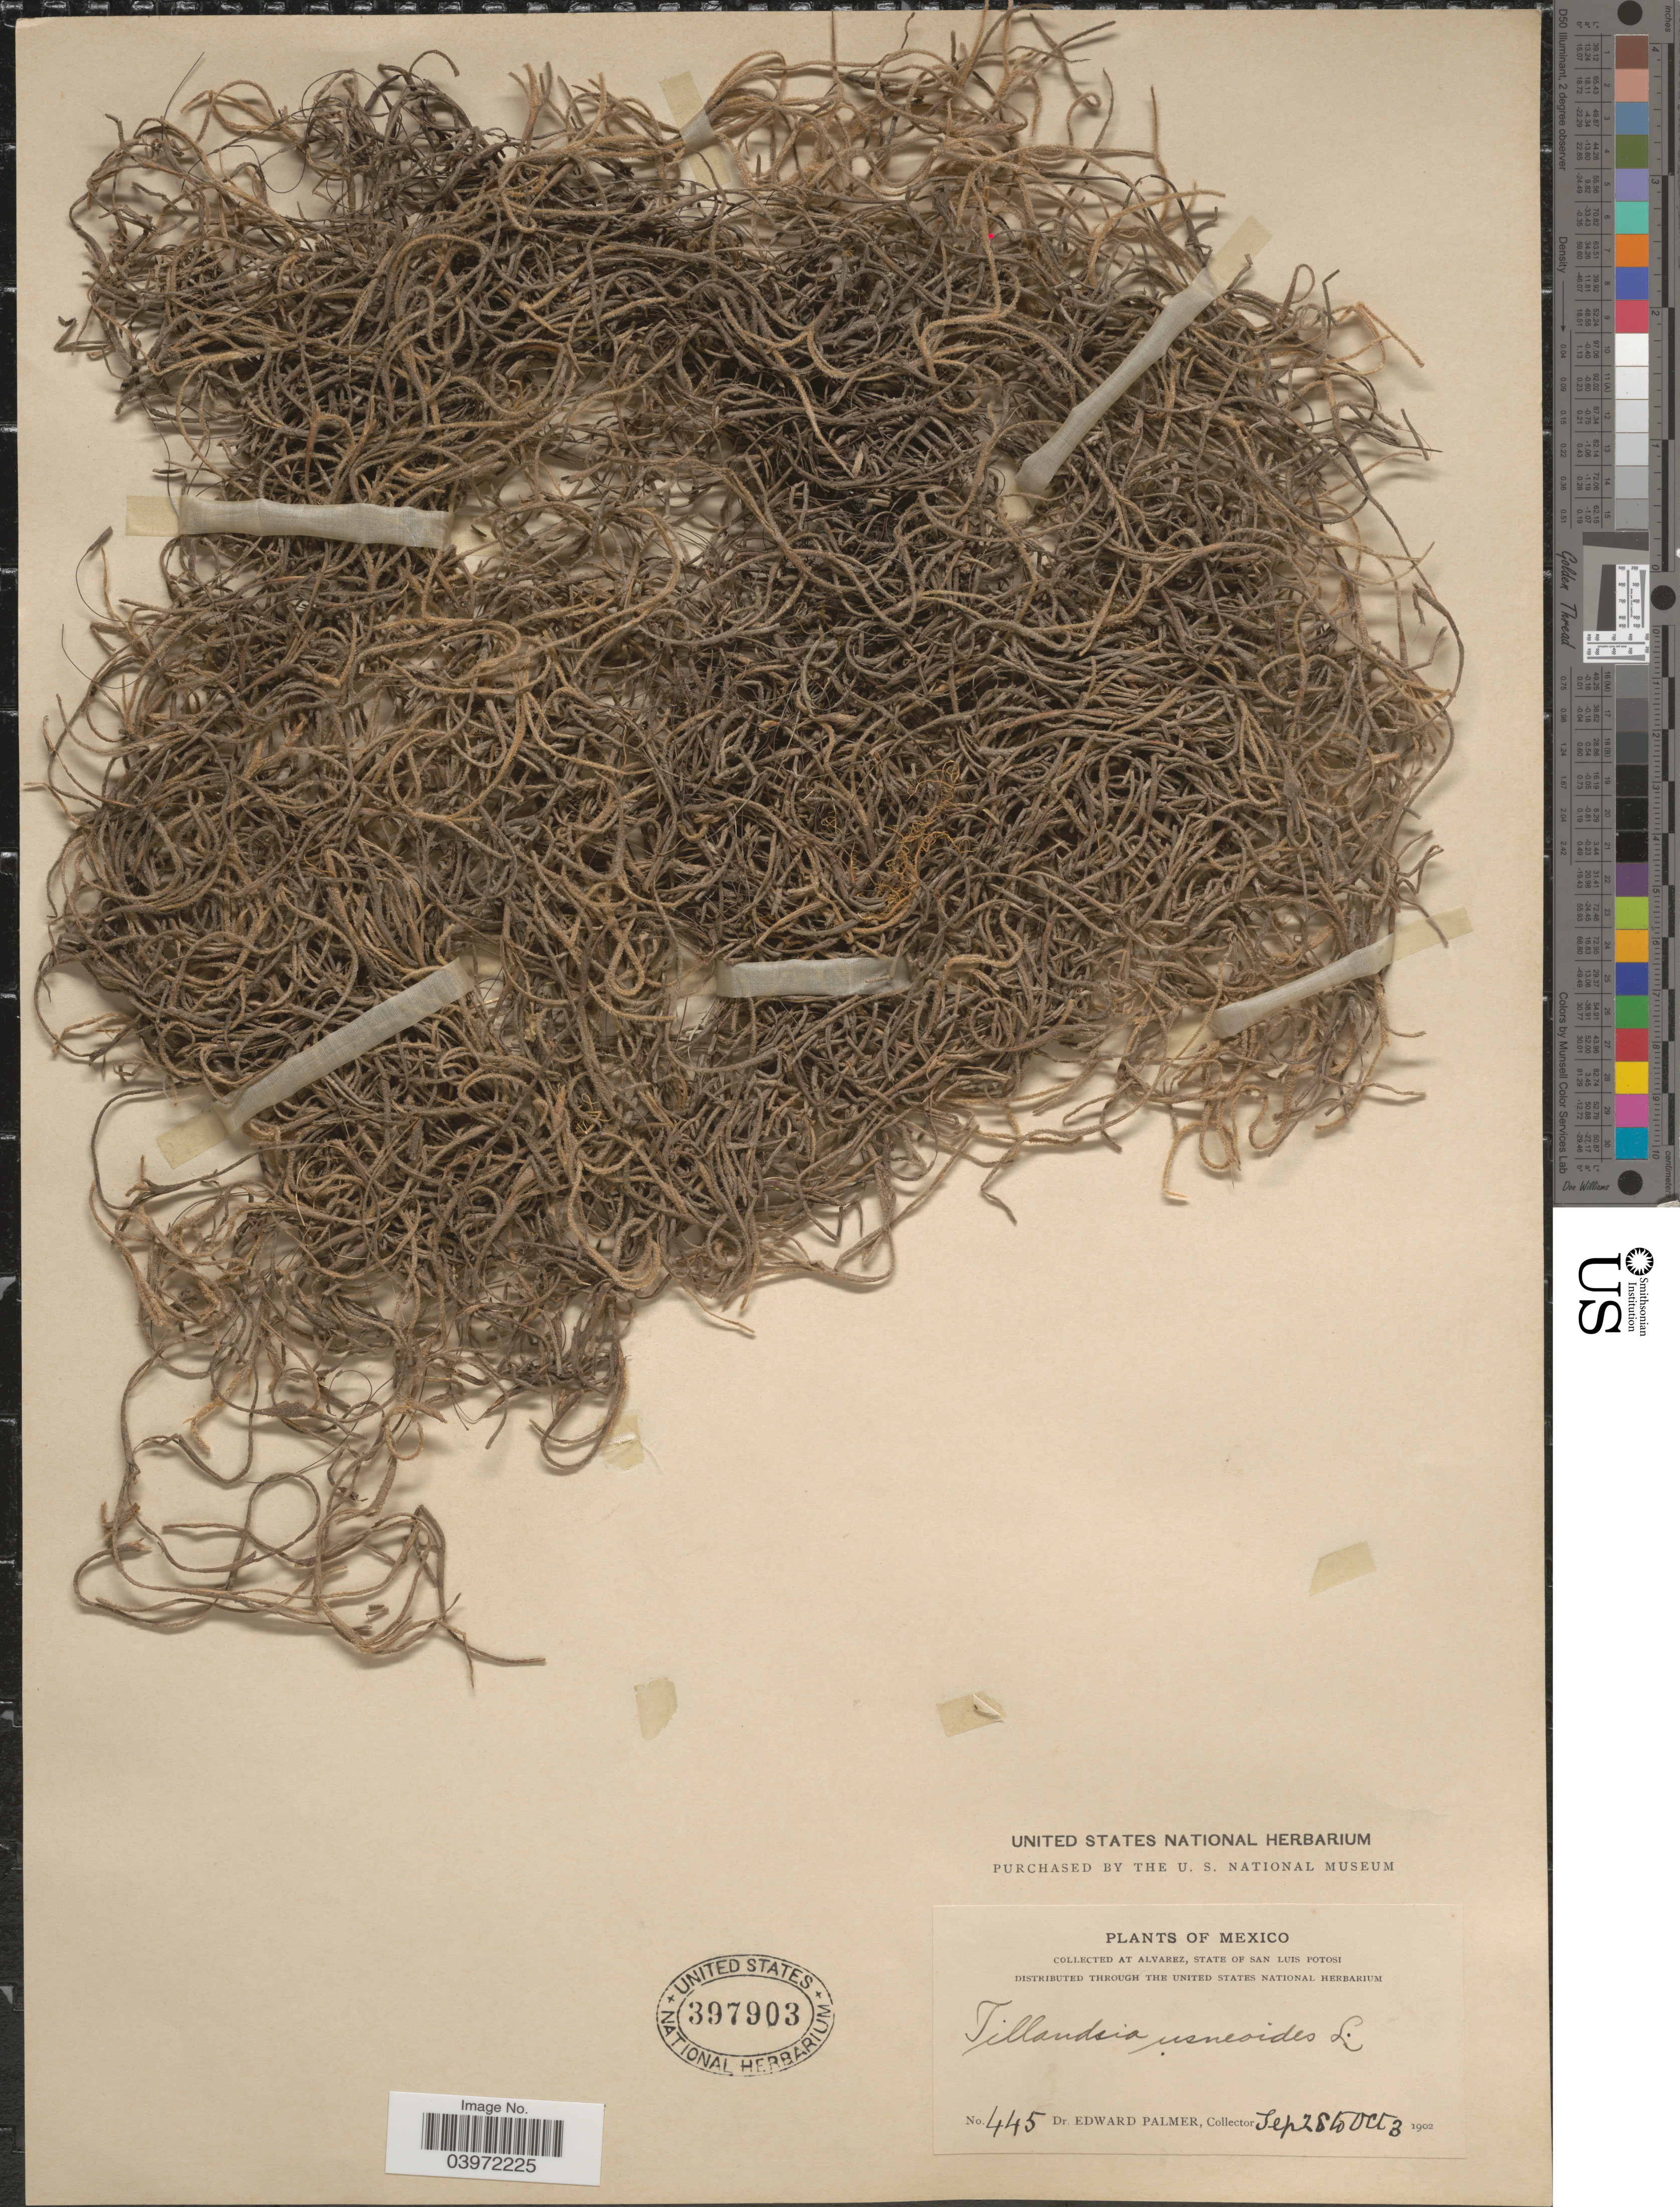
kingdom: Plantae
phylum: Tracheophyta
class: Liliopsida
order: Poales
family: Bromeliaceae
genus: Tillandsia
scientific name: Tillandsia usneoides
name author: (L.) L.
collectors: E. Palmer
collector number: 445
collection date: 1902-09-28/1902-10-03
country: Mexico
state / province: San Luis Potosí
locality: At Alvarez.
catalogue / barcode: US 397903